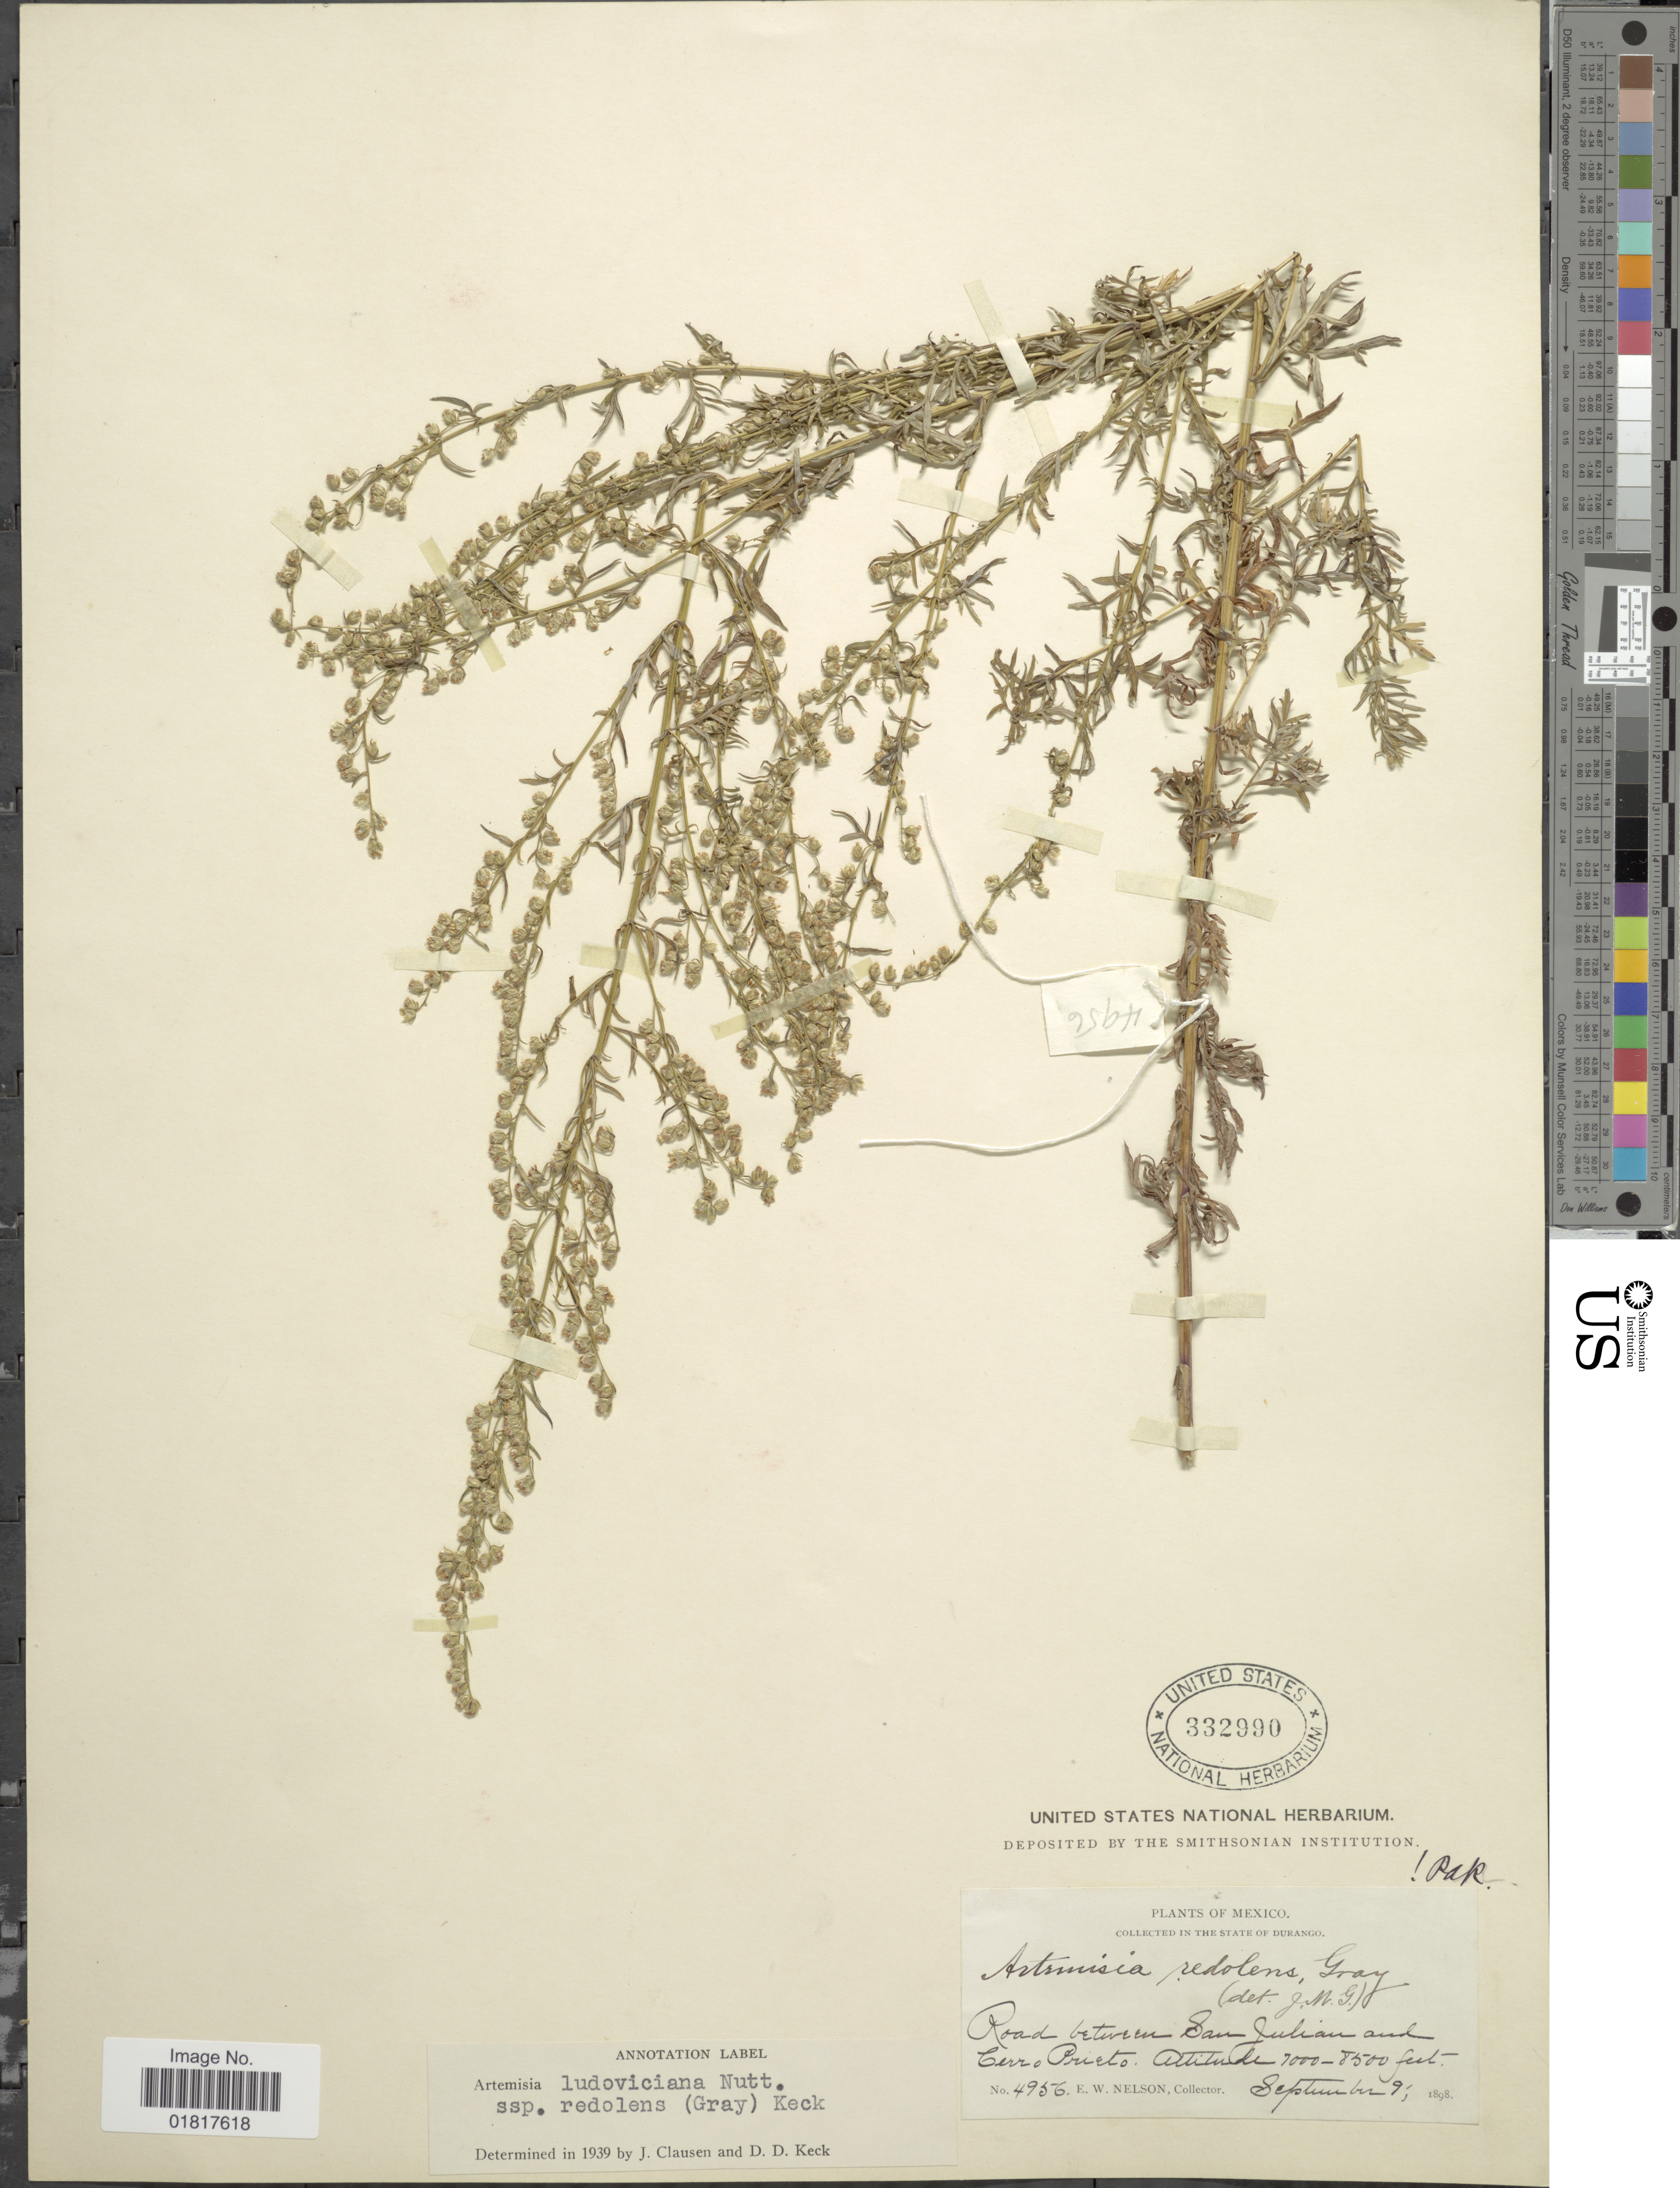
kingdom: Plantae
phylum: Tracheophyta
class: Magnoliopsida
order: Asterales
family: Asteraceae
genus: Artemisia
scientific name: Artemisia ludoviciana subsp. redolens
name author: (A. Gray) D.D. Keck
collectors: E. W. Nelson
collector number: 4956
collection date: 1898-09-09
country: Mexico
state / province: Durango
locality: Road between San Julian and Cerro Prieto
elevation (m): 2134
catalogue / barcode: US 332990